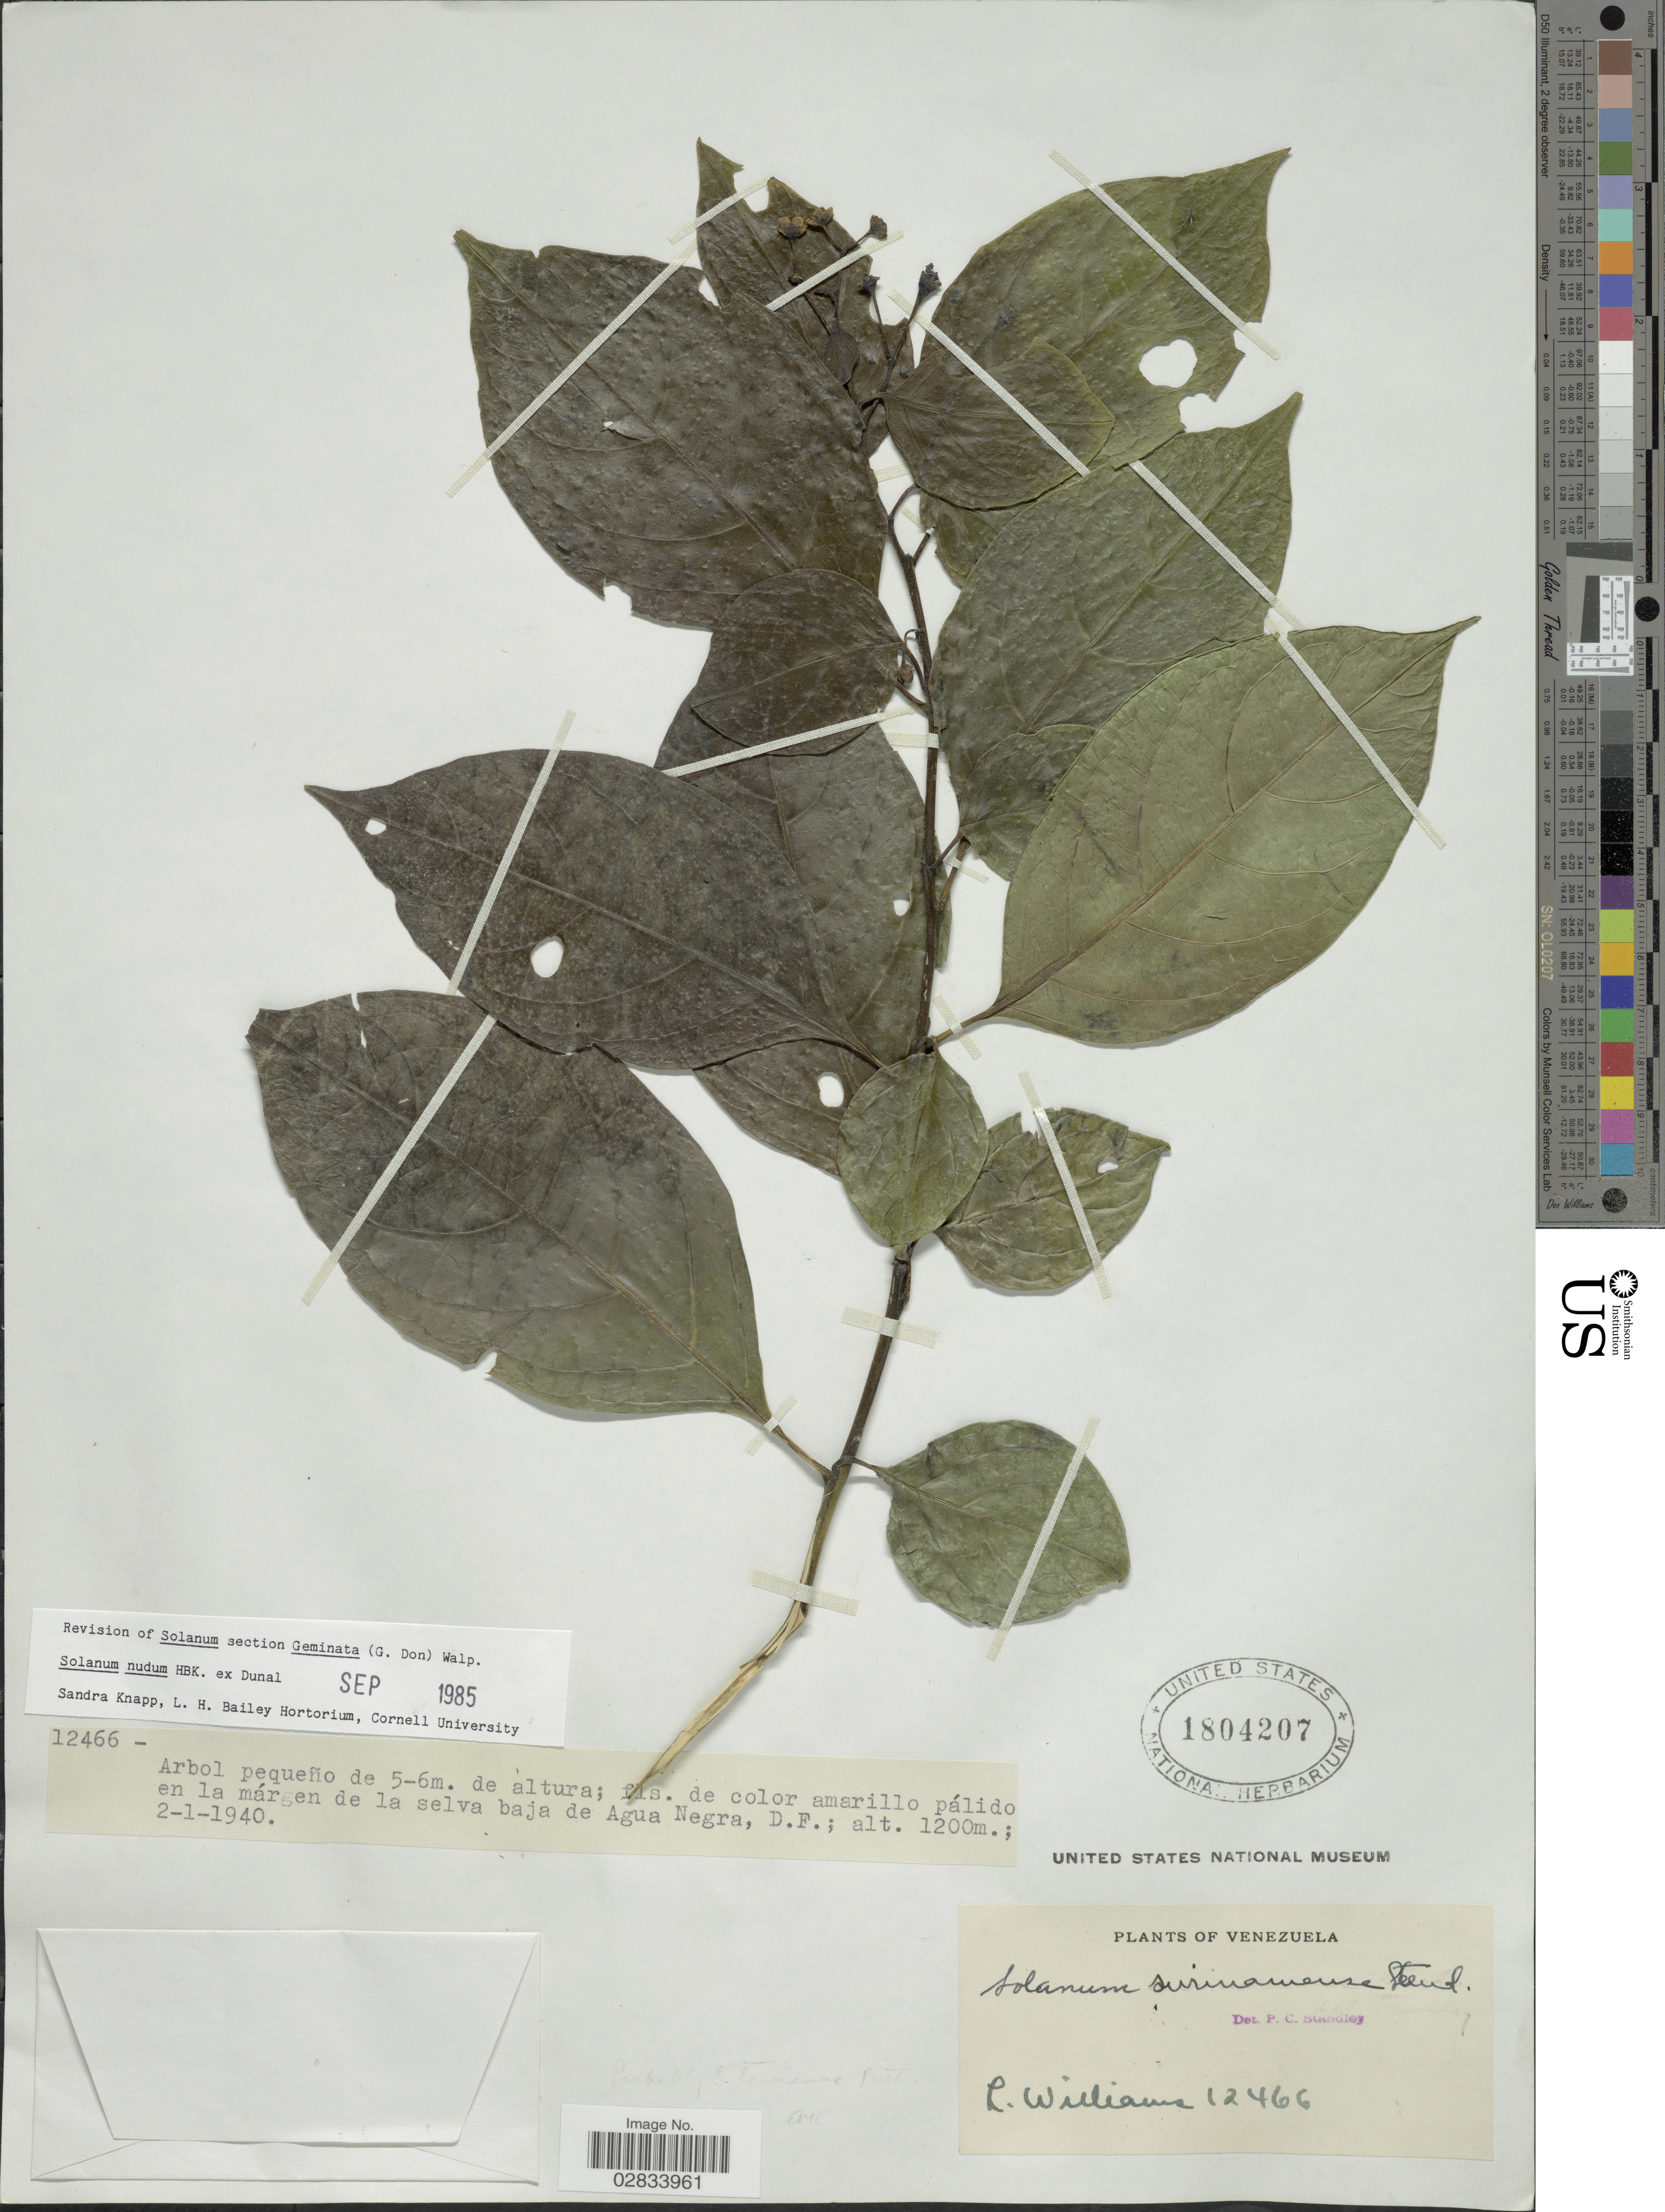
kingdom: Plantae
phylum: Tracheophyta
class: Magnoliopsida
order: Solanales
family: Solanaceae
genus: Solanum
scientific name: Solanum nudum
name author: Dunal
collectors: L. Williams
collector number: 12466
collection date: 1940-01-02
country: Venezuela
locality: En la márgen de la selva baja de Agua Negra, D.F.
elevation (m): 1200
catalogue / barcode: US 1804207